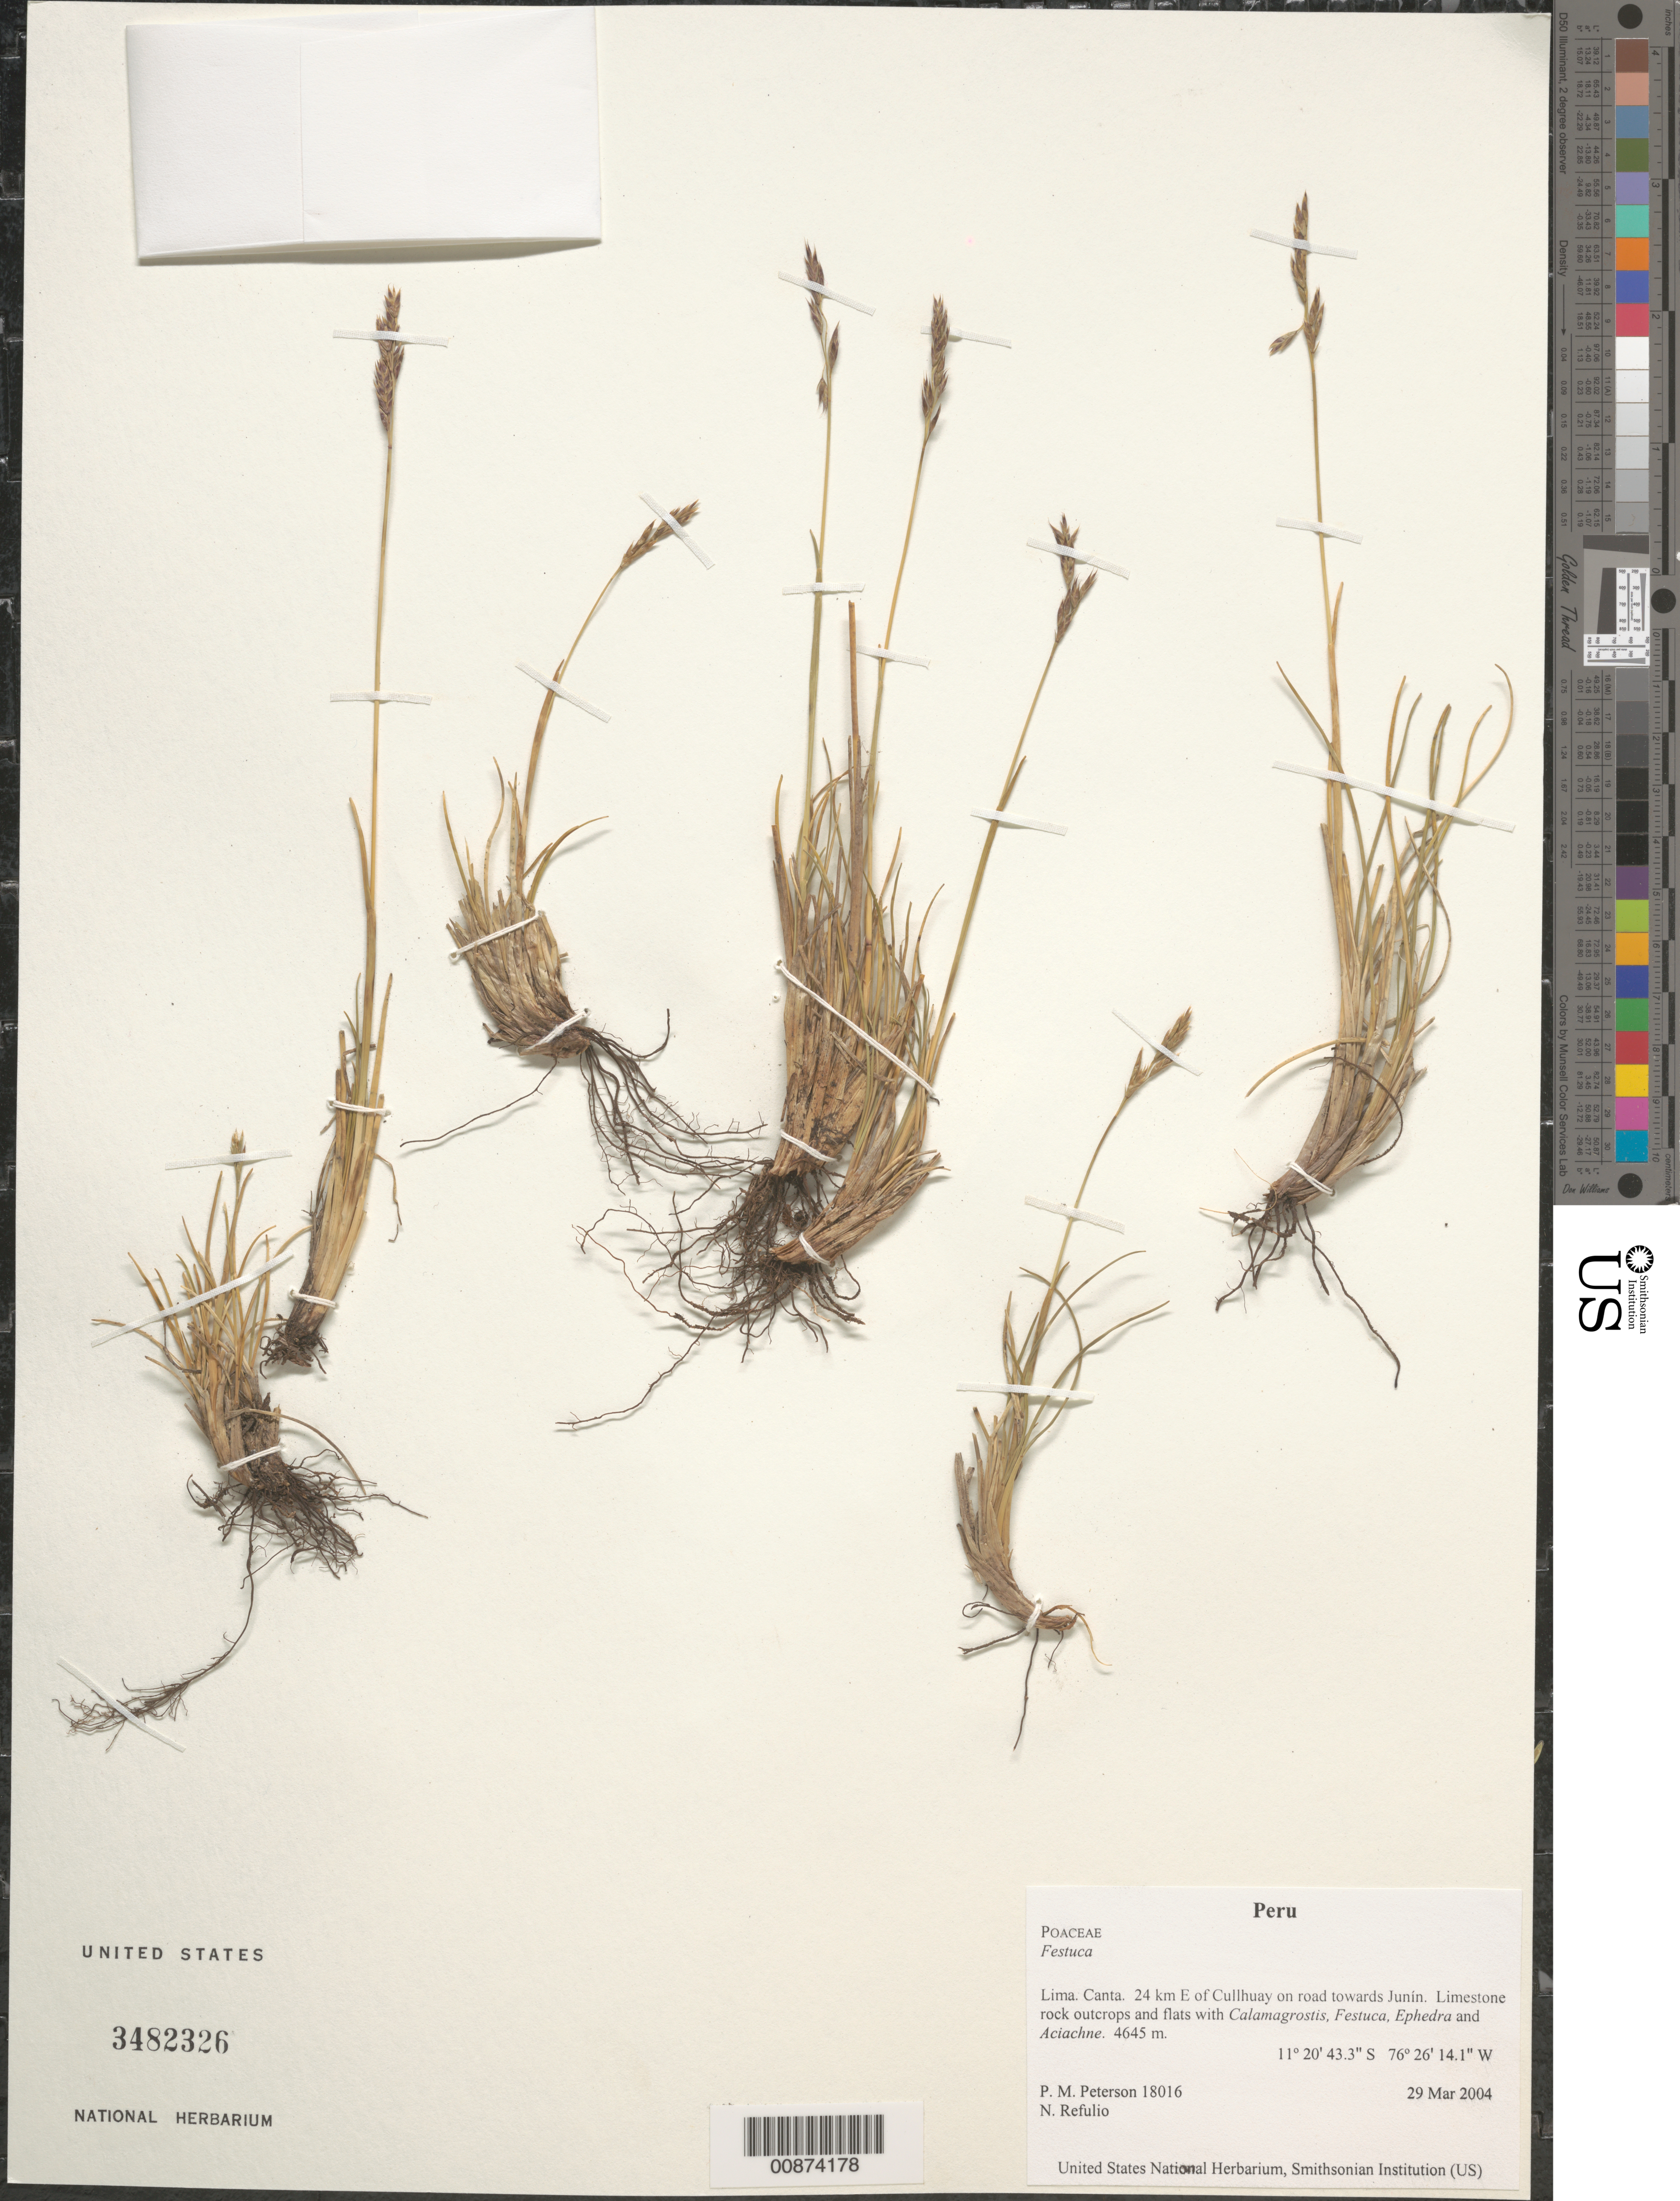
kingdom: Plantae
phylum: Tracheophyta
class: Liliopsida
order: Poales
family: Poaceae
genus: Festuca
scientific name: Festuca sp.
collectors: P. M. Peterson & N. Refulio-Rodríguez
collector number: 18016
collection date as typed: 29 Mar 2004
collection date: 2004-03-29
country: Peru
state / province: Lima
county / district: Canta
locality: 24 km E of Cullhuay on road towards Junín. Limestone rock outcrops and flats with Calamagrostis, Festuca, Ephedra and Aciachne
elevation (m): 4645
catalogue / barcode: US 3482326